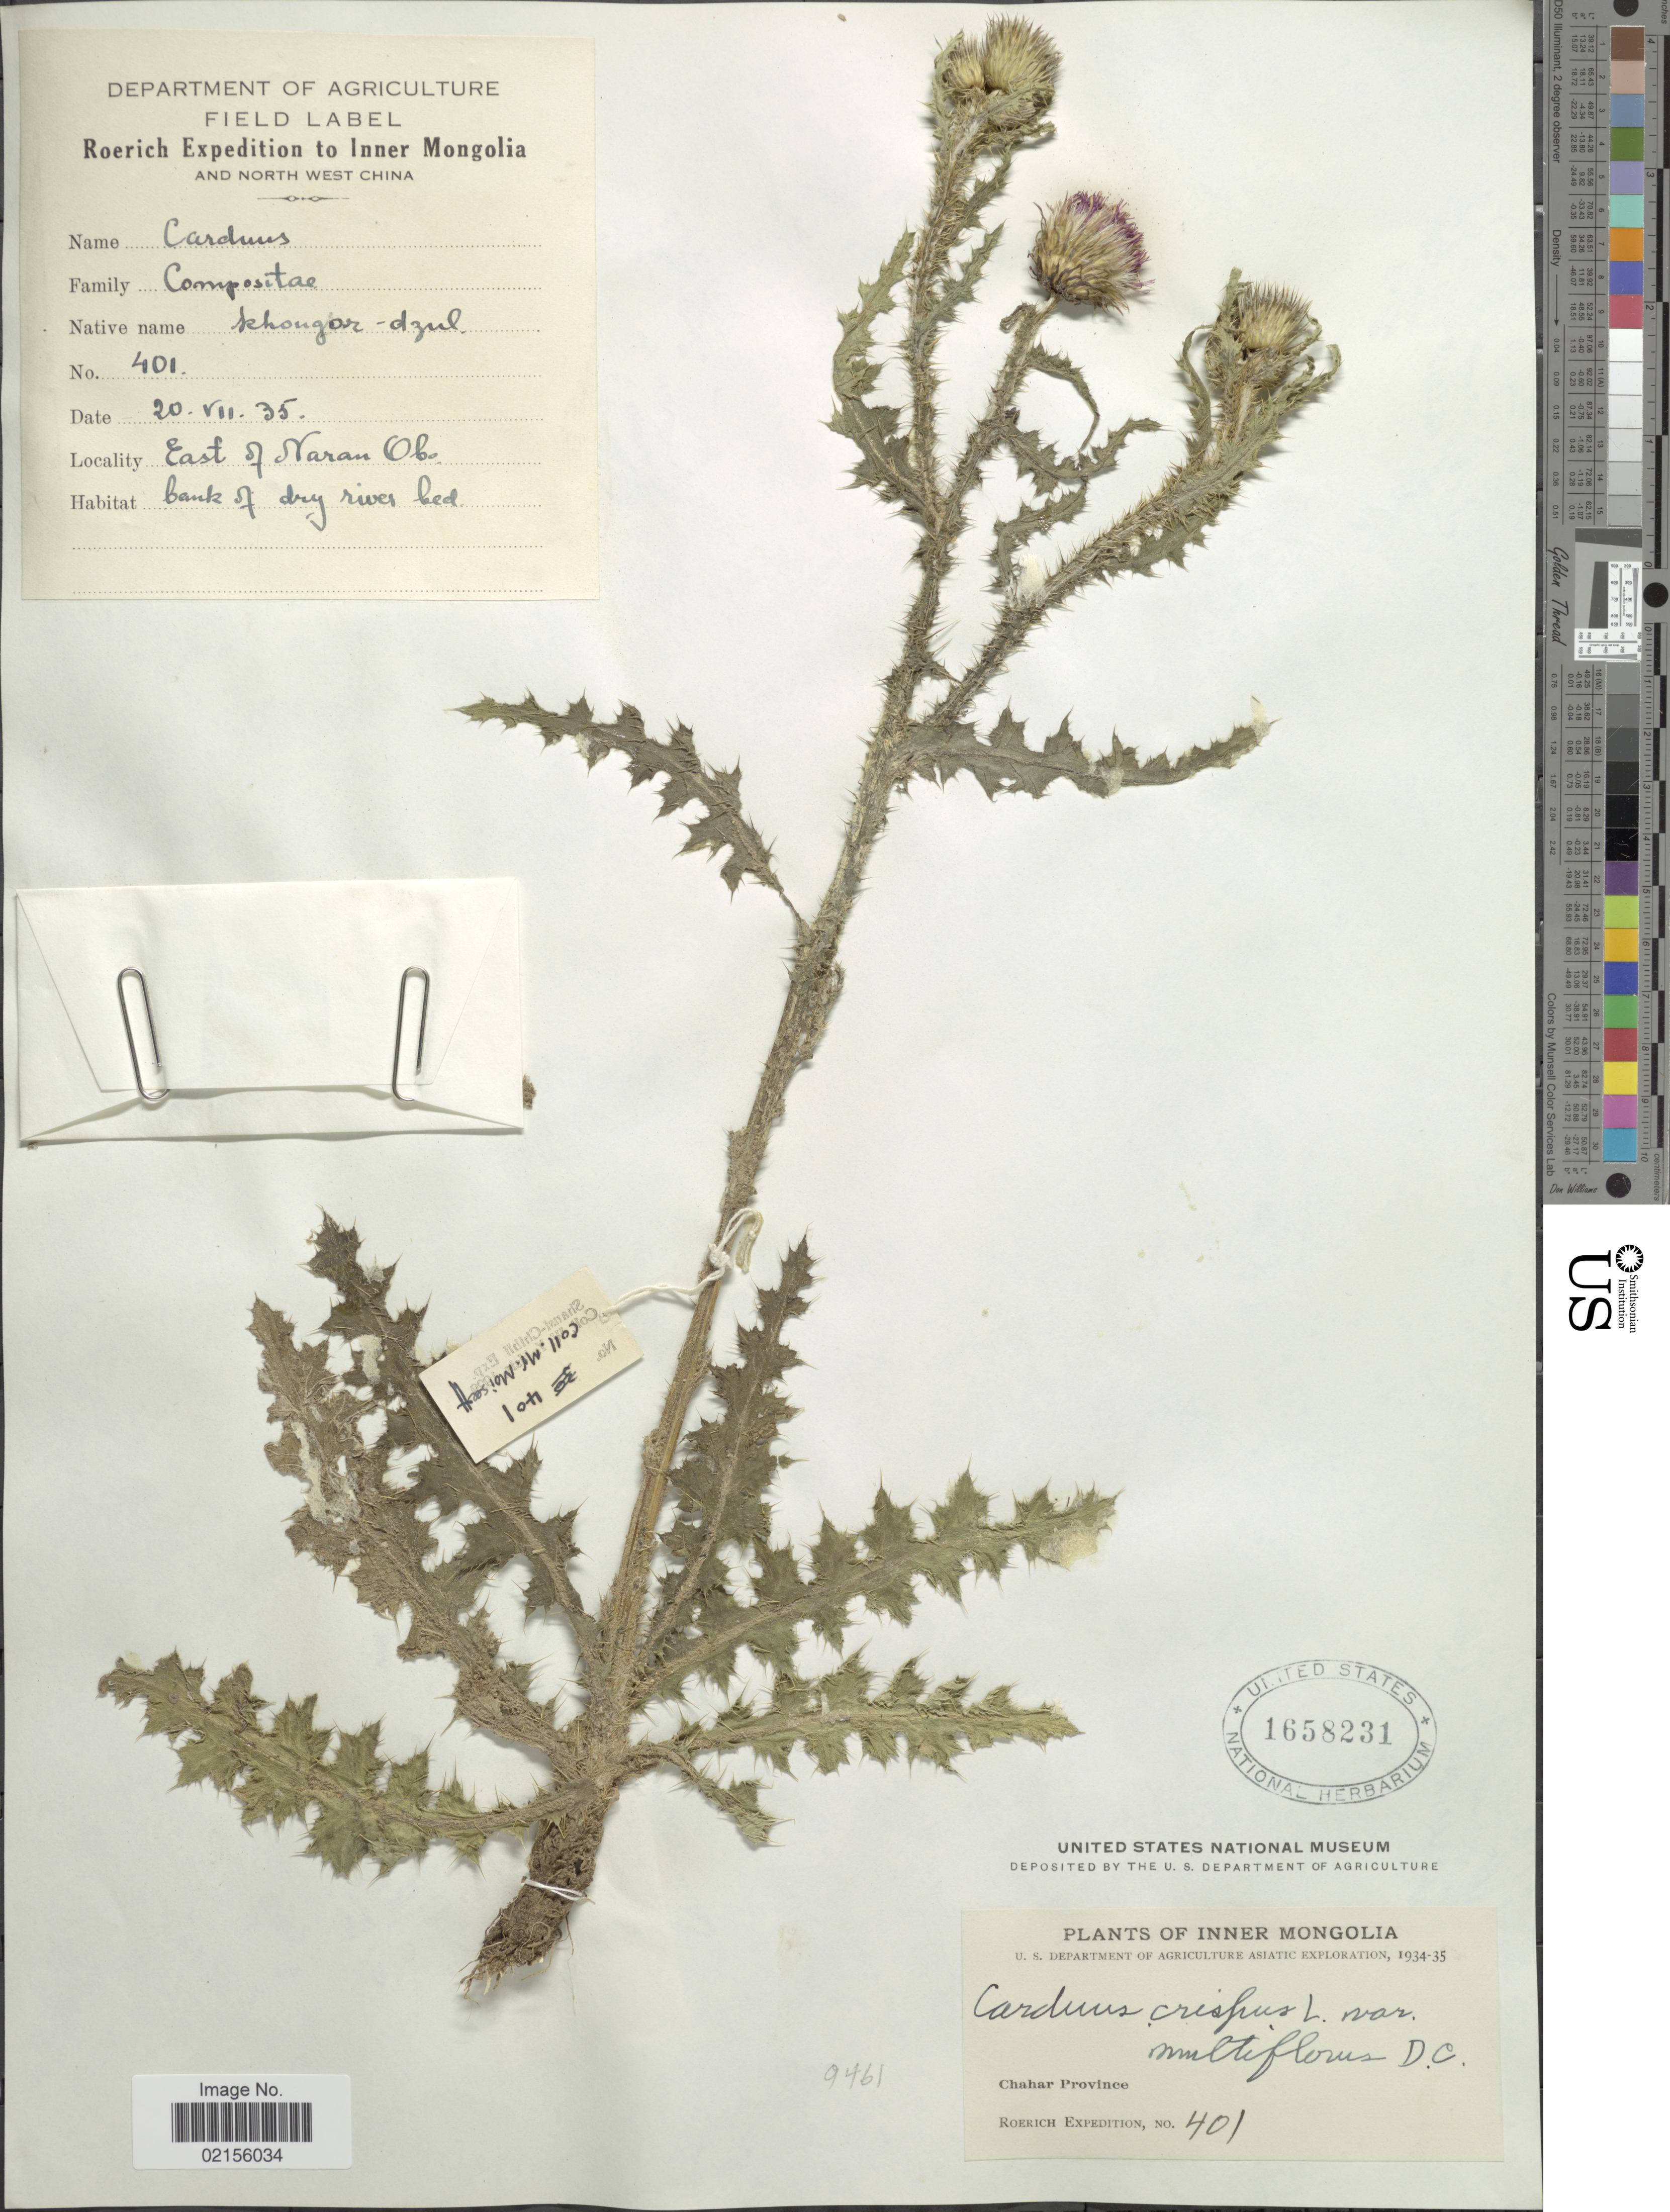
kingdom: Plantae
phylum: Tracheophyta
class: Magnoliopsida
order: Asterales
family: Asteraceae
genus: Carduus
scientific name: Carduus crispus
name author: L.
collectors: Roerich Expedition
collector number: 401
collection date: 1935-07-20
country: China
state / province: Nei Monggol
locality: Inner Mongolia and North West China, Chahar Province, East of Naran Olo, bank of dry river bed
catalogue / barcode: US 1658231